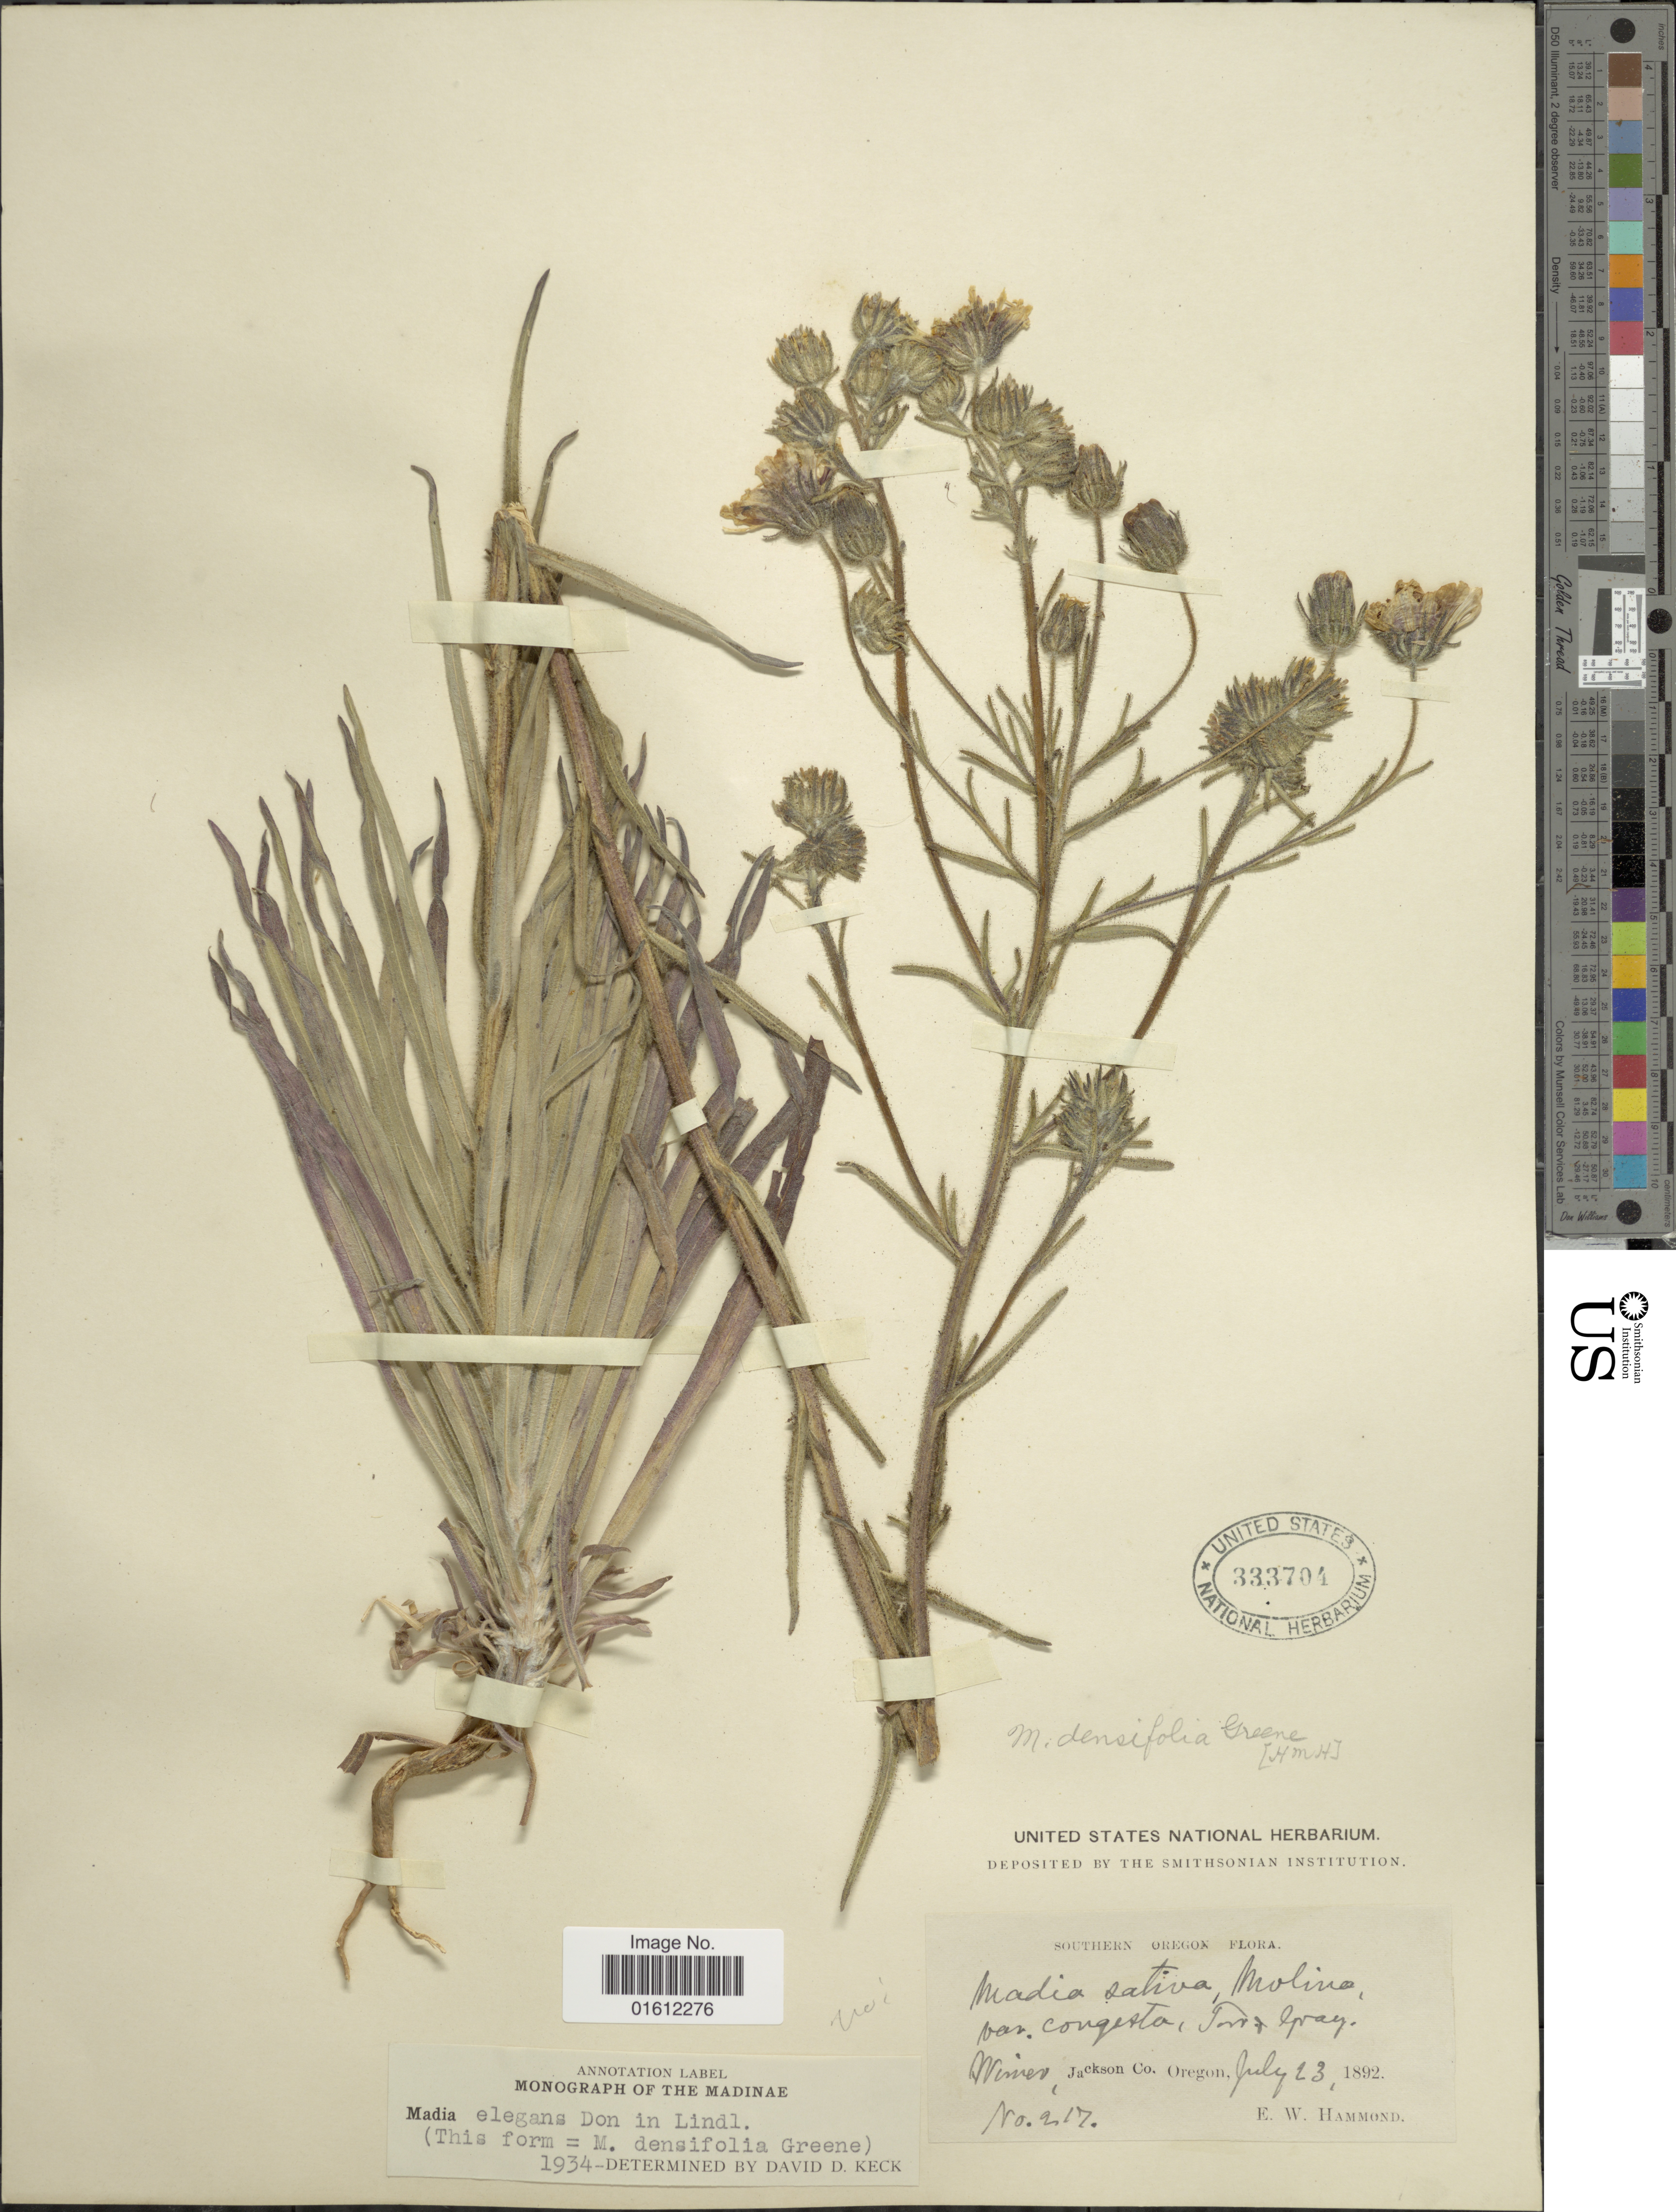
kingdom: Plantae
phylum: Tracheophyta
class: Magnoliopsida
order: Asterales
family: Asteraceae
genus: Madia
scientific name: Madia elegans subsp. densifolia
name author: (Greene) D.D. Keck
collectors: E. Hammond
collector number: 217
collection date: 1892-07-23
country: United States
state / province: Oregon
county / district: Jackson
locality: Southern Oregon, Wimer, Jackson Co.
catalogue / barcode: US 333704